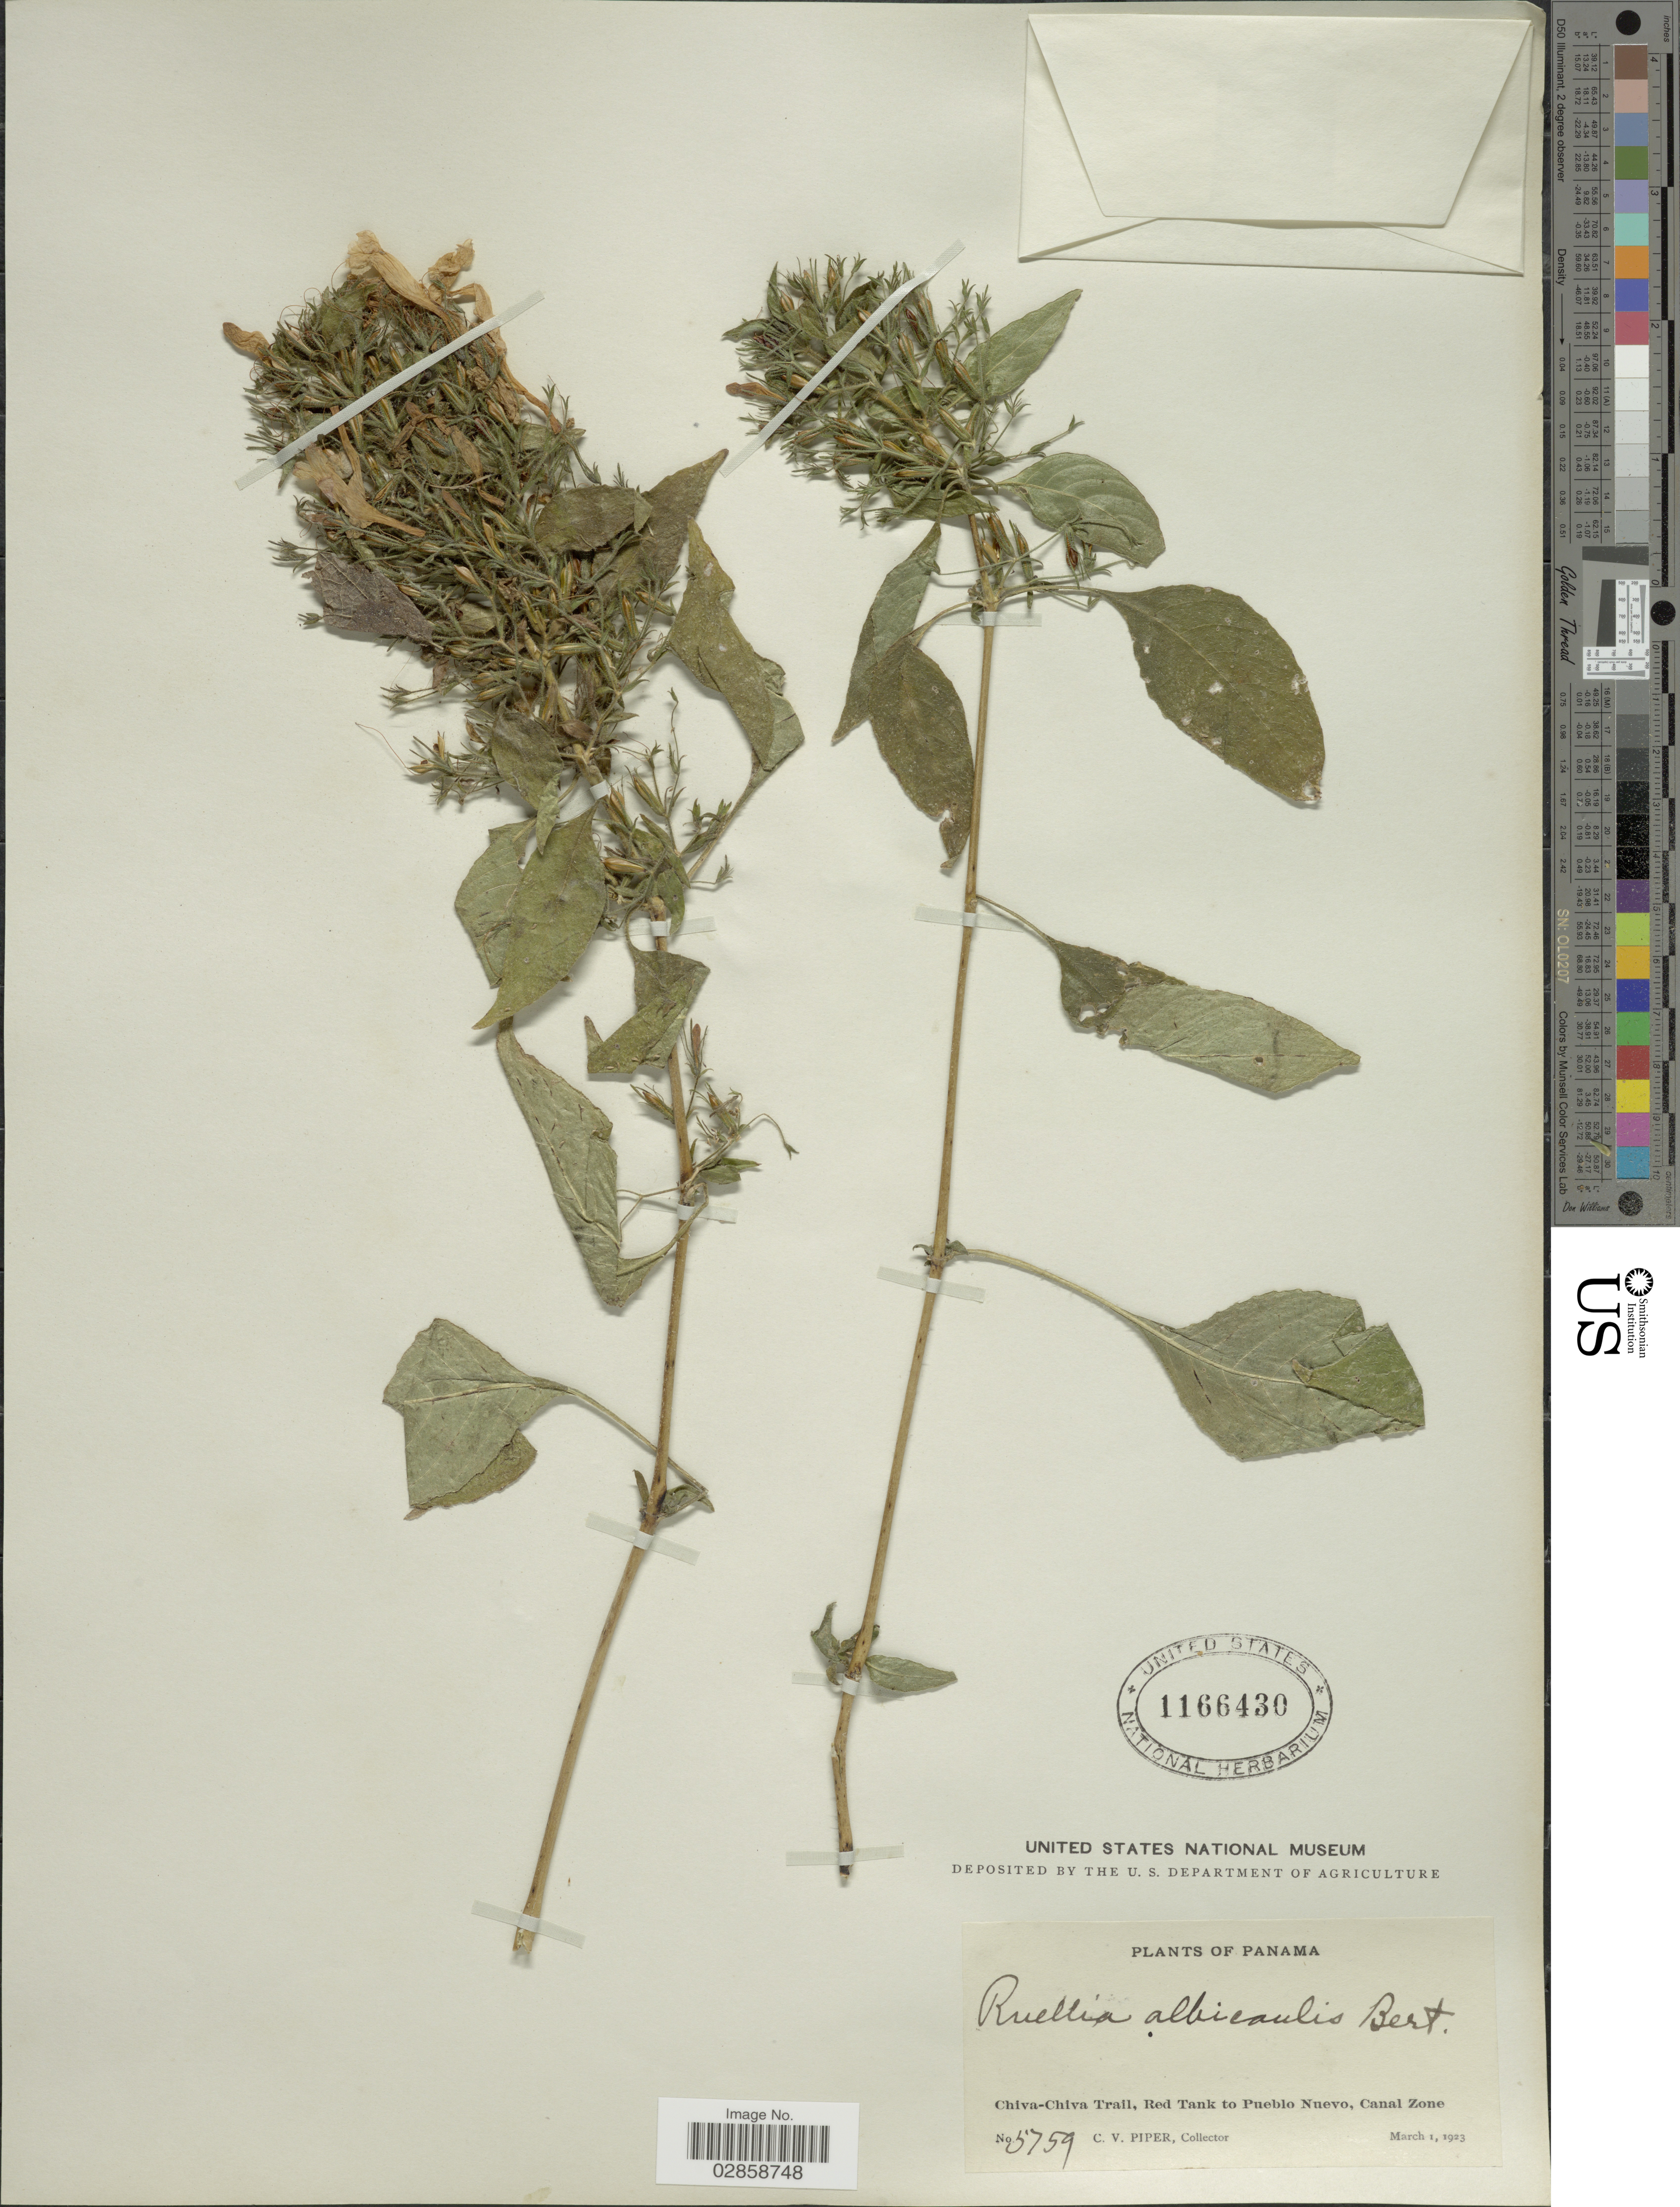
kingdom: Plantae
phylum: Tracheophyta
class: Magnoliopsida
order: Lamiales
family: Acanthaceae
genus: Ruellia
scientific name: Ruellia inundata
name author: Kunth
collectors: C. V. Piper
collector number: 5759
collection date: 1923-03-01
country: Panama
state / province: Panamá / Panamá Oeste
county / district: Canal Zone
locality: Chiva-Chiva Trail, Red Tank to Pueblo Nuevo.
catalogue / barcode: US 1166430